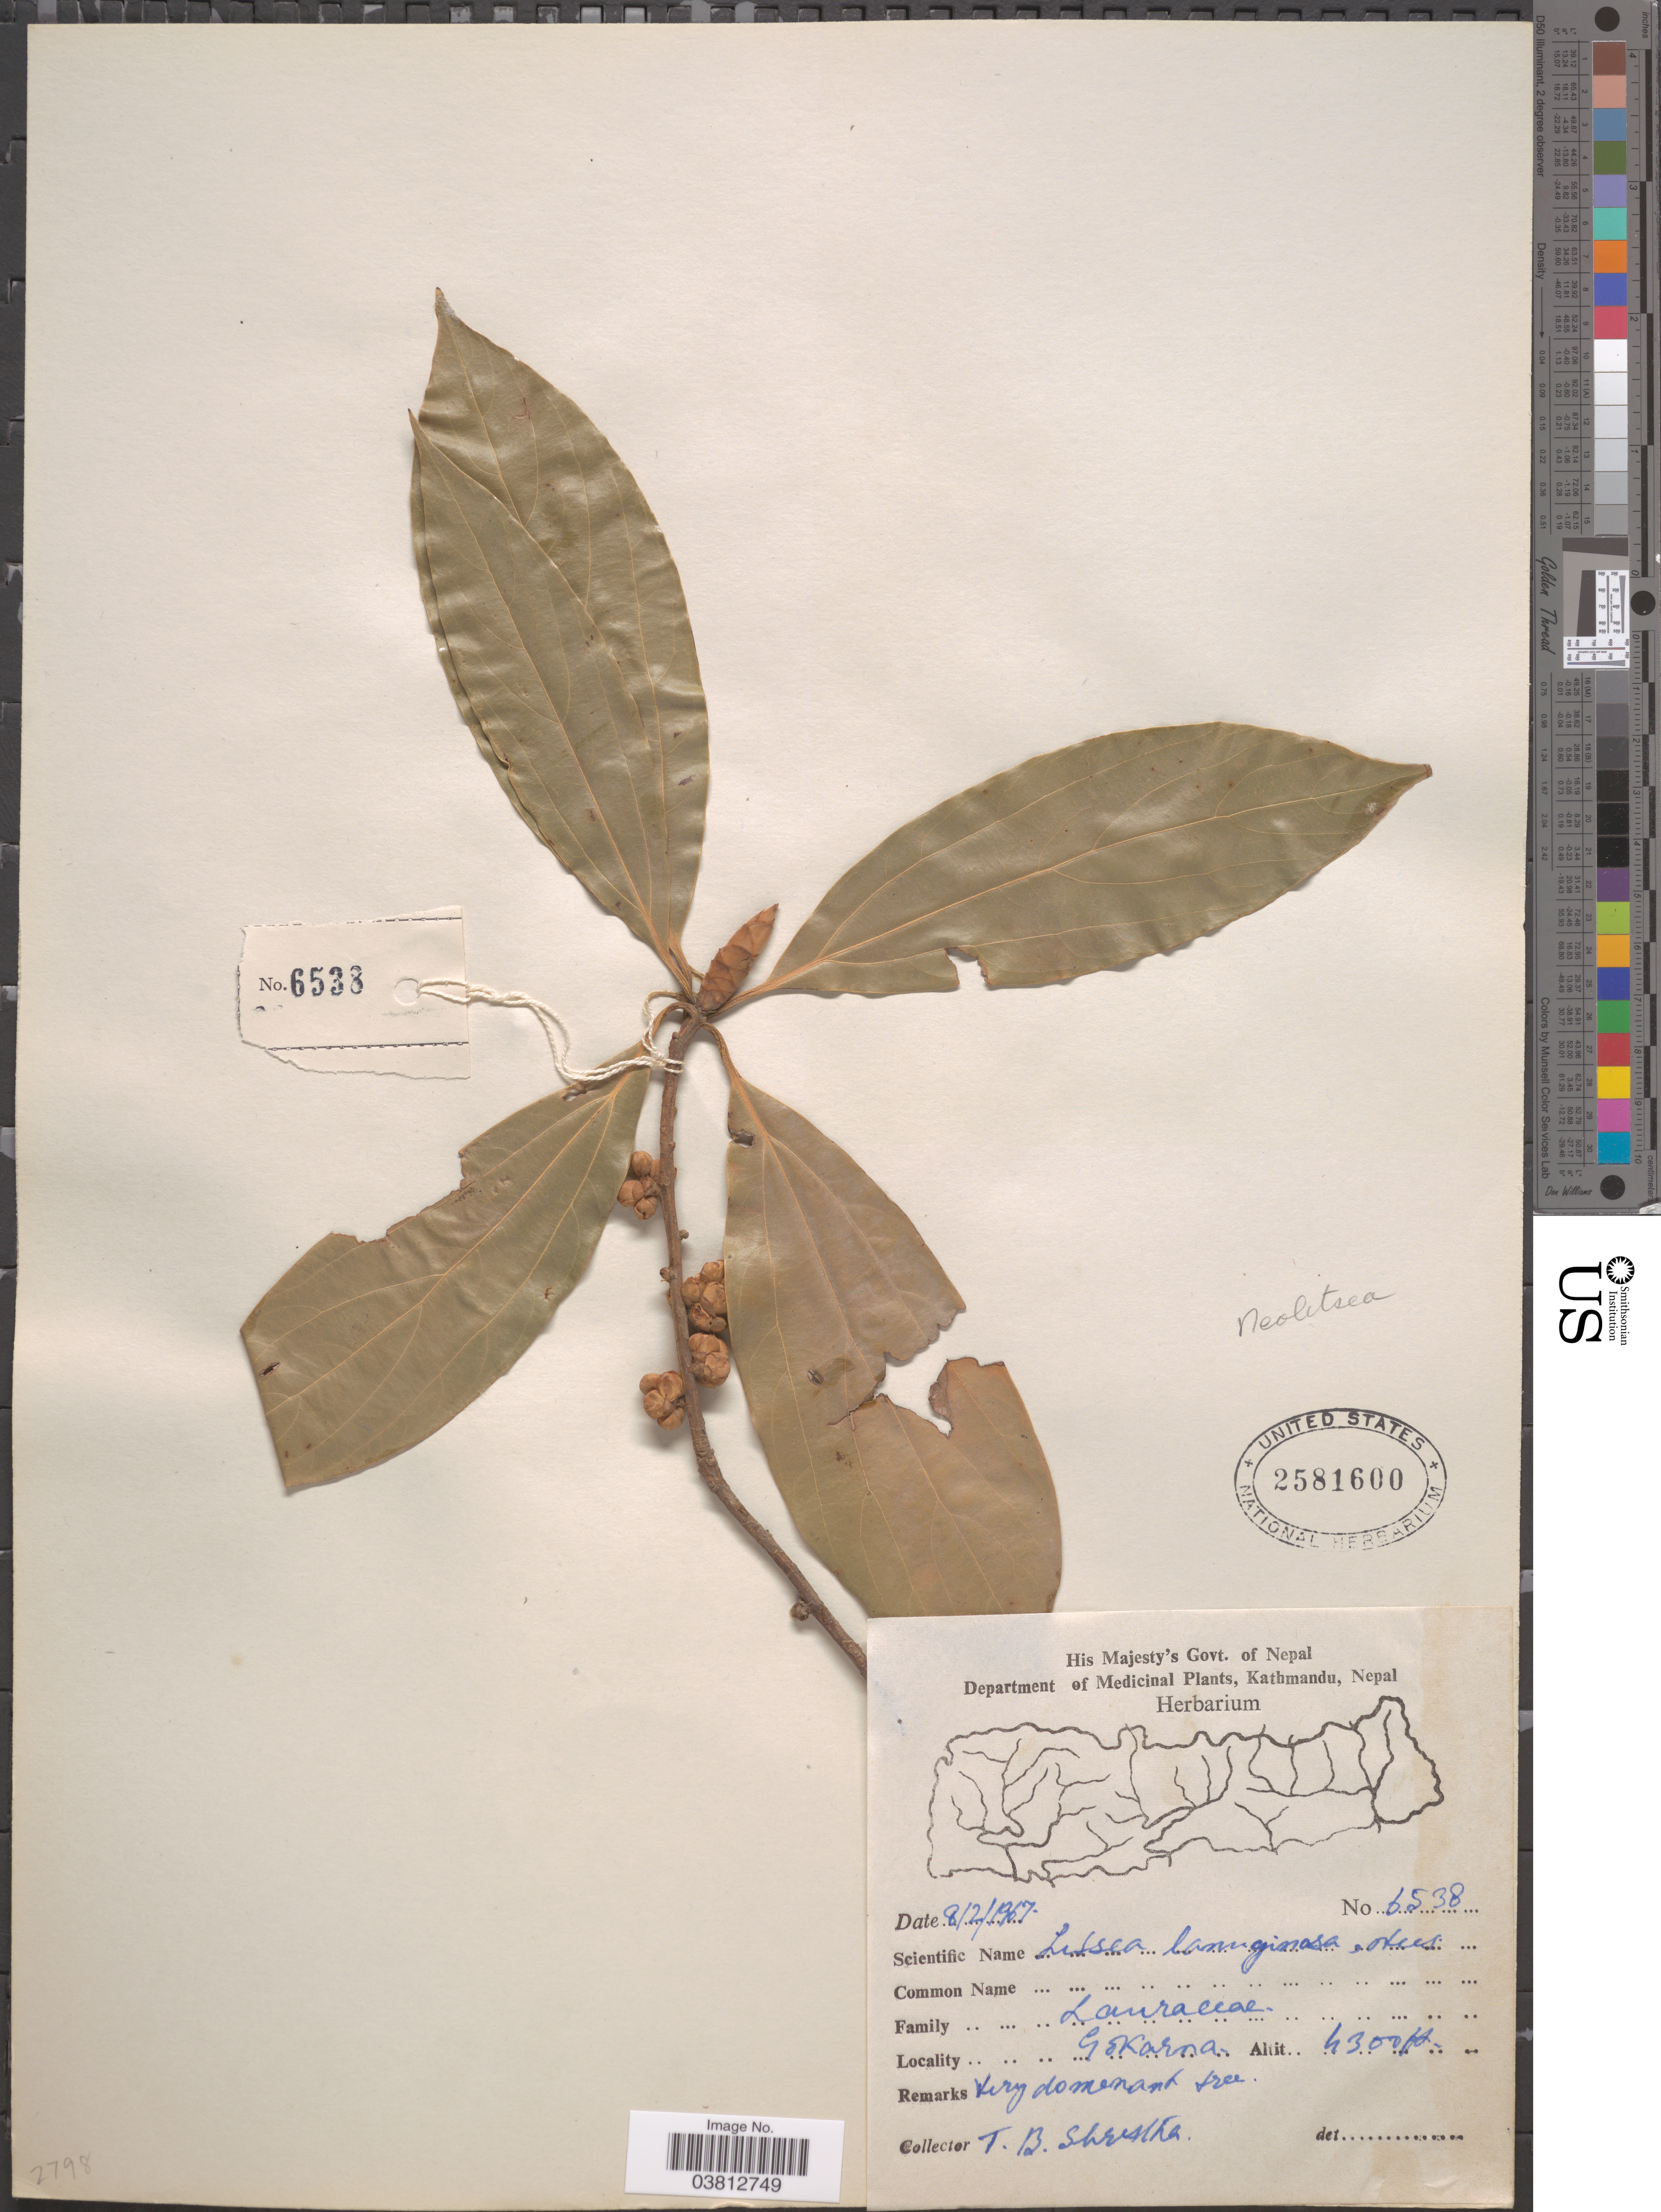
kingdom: Plantae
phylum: Tracheophyta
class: Magnoliopsida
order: Laurales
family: Lauraceae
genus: Neolitsea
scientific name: Neolitsea lanuginosa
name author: (Nees) Gamble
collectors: T. B. Shrestha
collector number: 6538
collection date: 1967-02-08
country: Nepal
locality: G.E. Karna.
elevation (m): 1311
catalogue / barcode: US 2581600